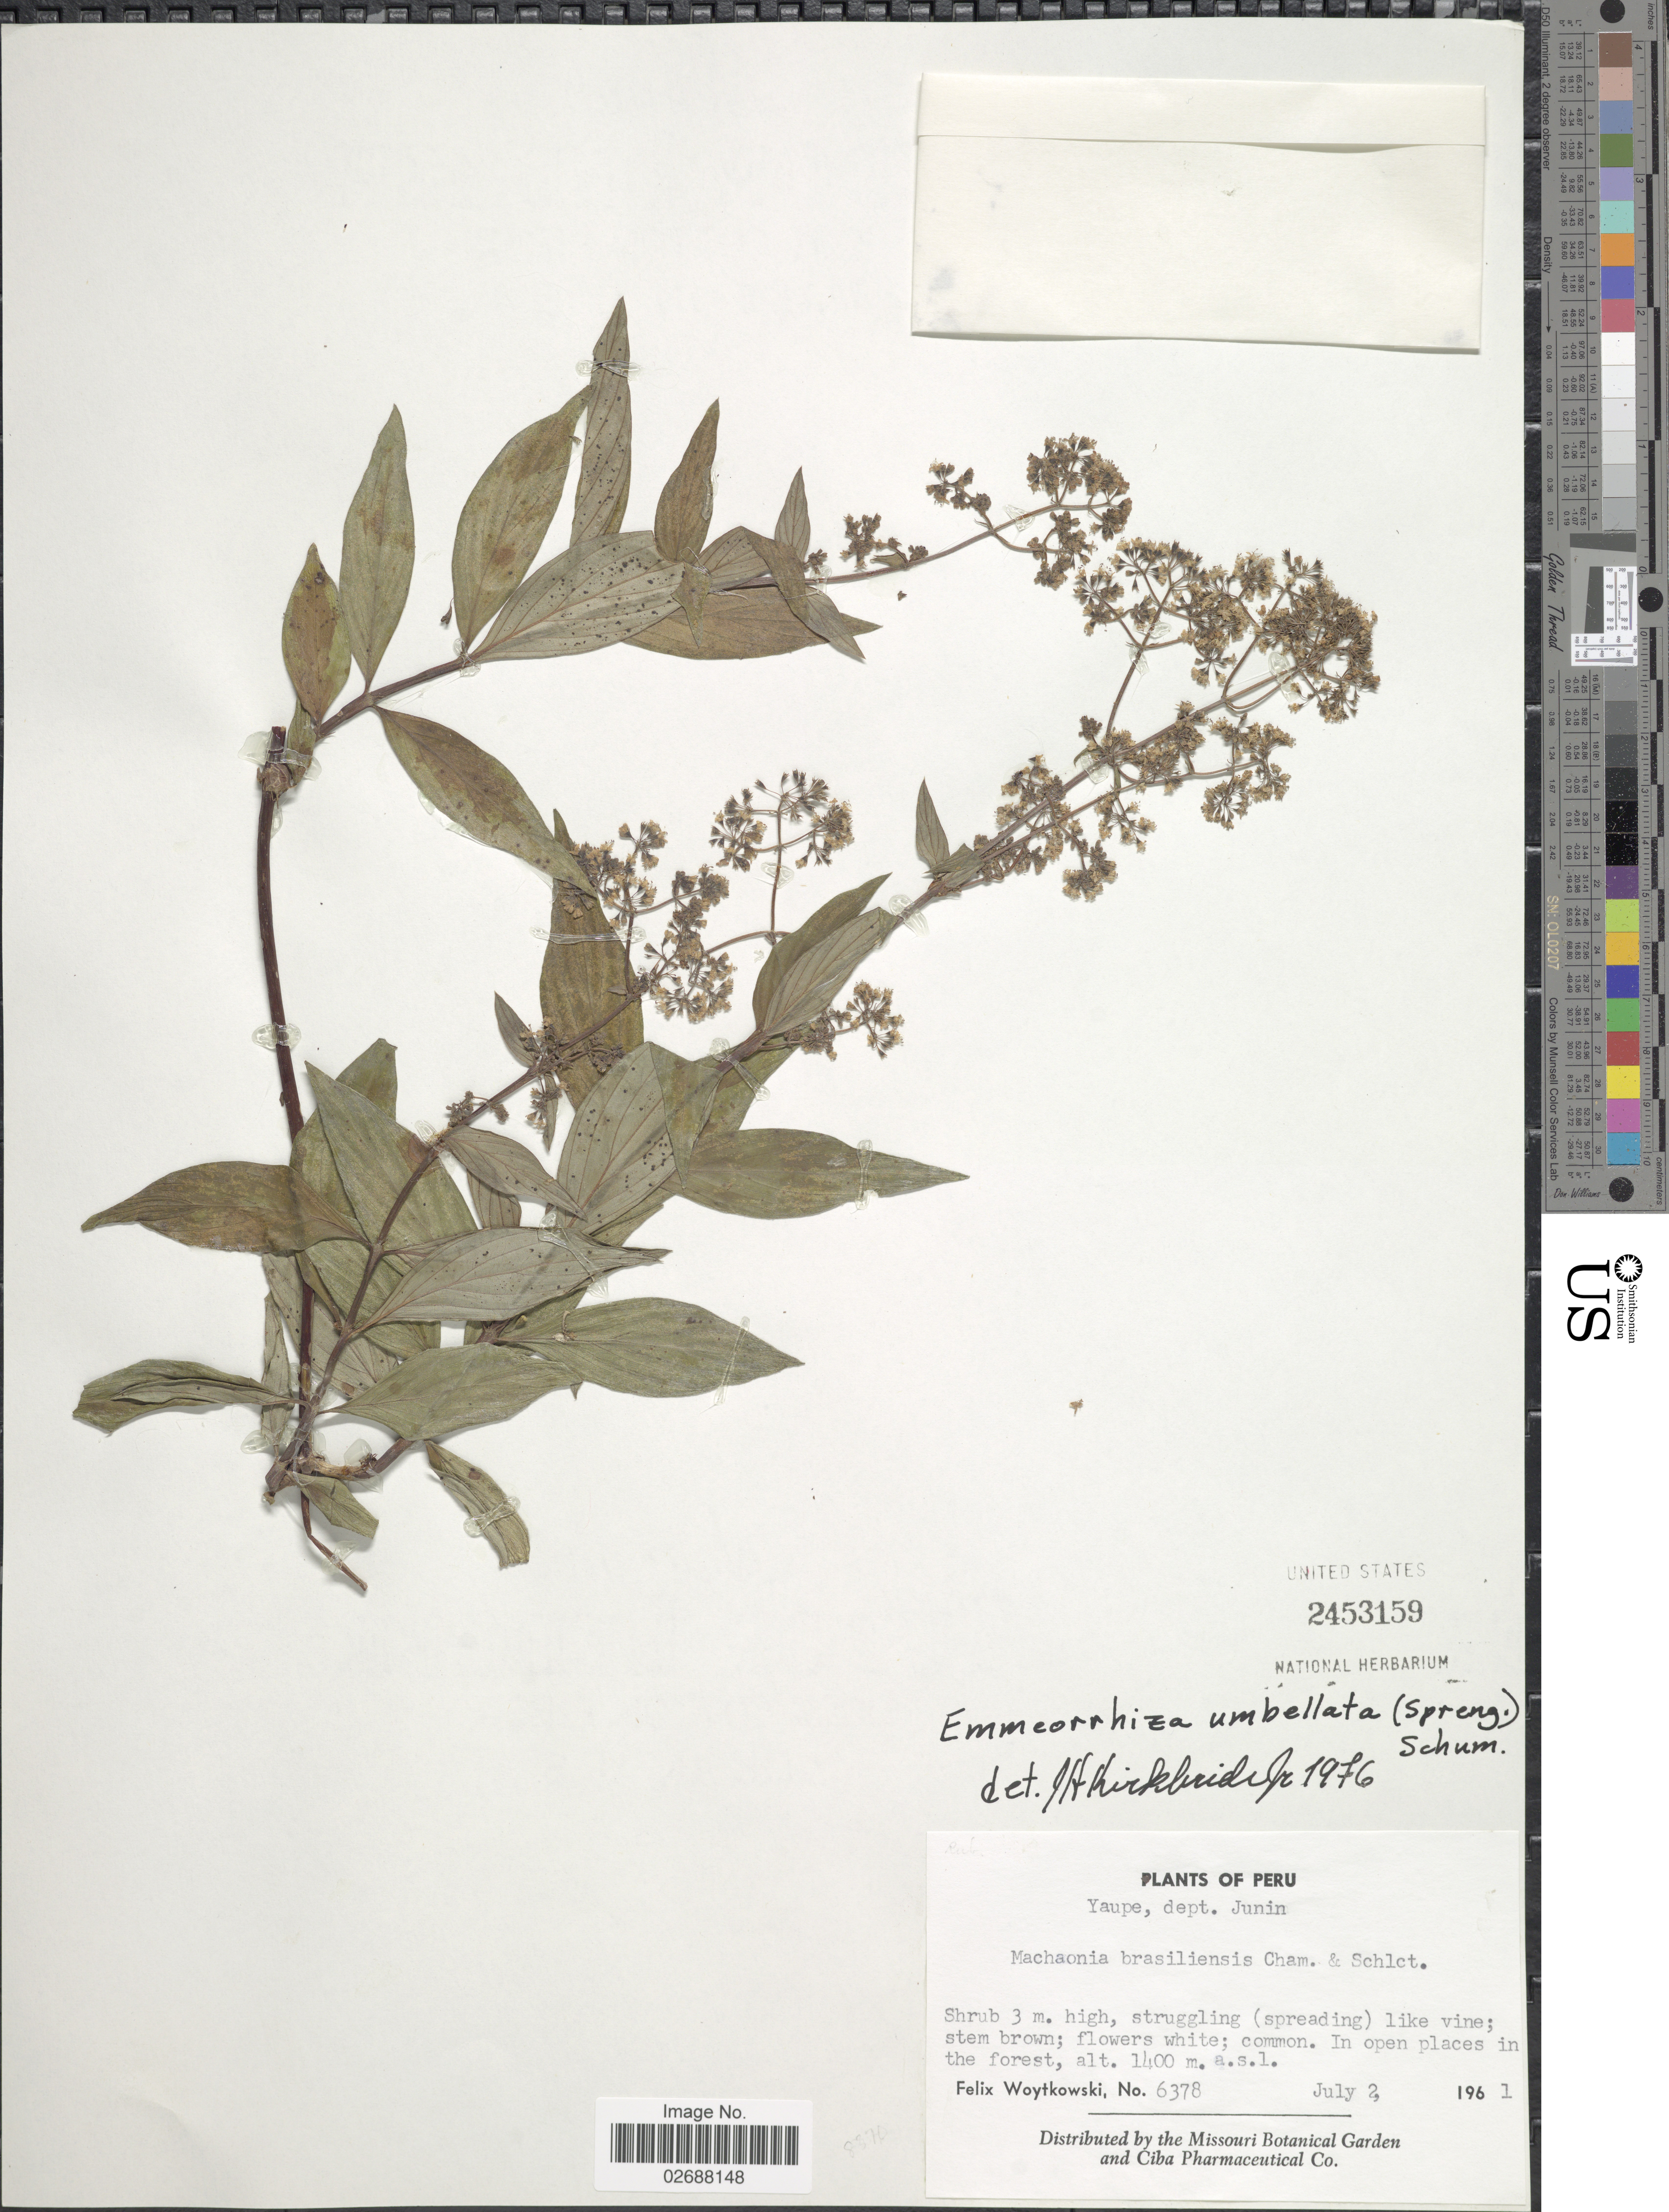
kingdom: Plantae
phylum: Tracheophyta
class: Magnoliopsida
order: Gentianales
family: Rubiaceae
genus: Emmeorhiza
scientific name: Emmeorhiza umbellata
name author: (Spreng.) K. Schum.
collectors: F. Woytkowski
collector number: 6378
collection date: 1961-07-02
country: Peru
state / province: Junín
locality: Yaupe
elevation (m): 1400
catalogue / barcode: US 2453159